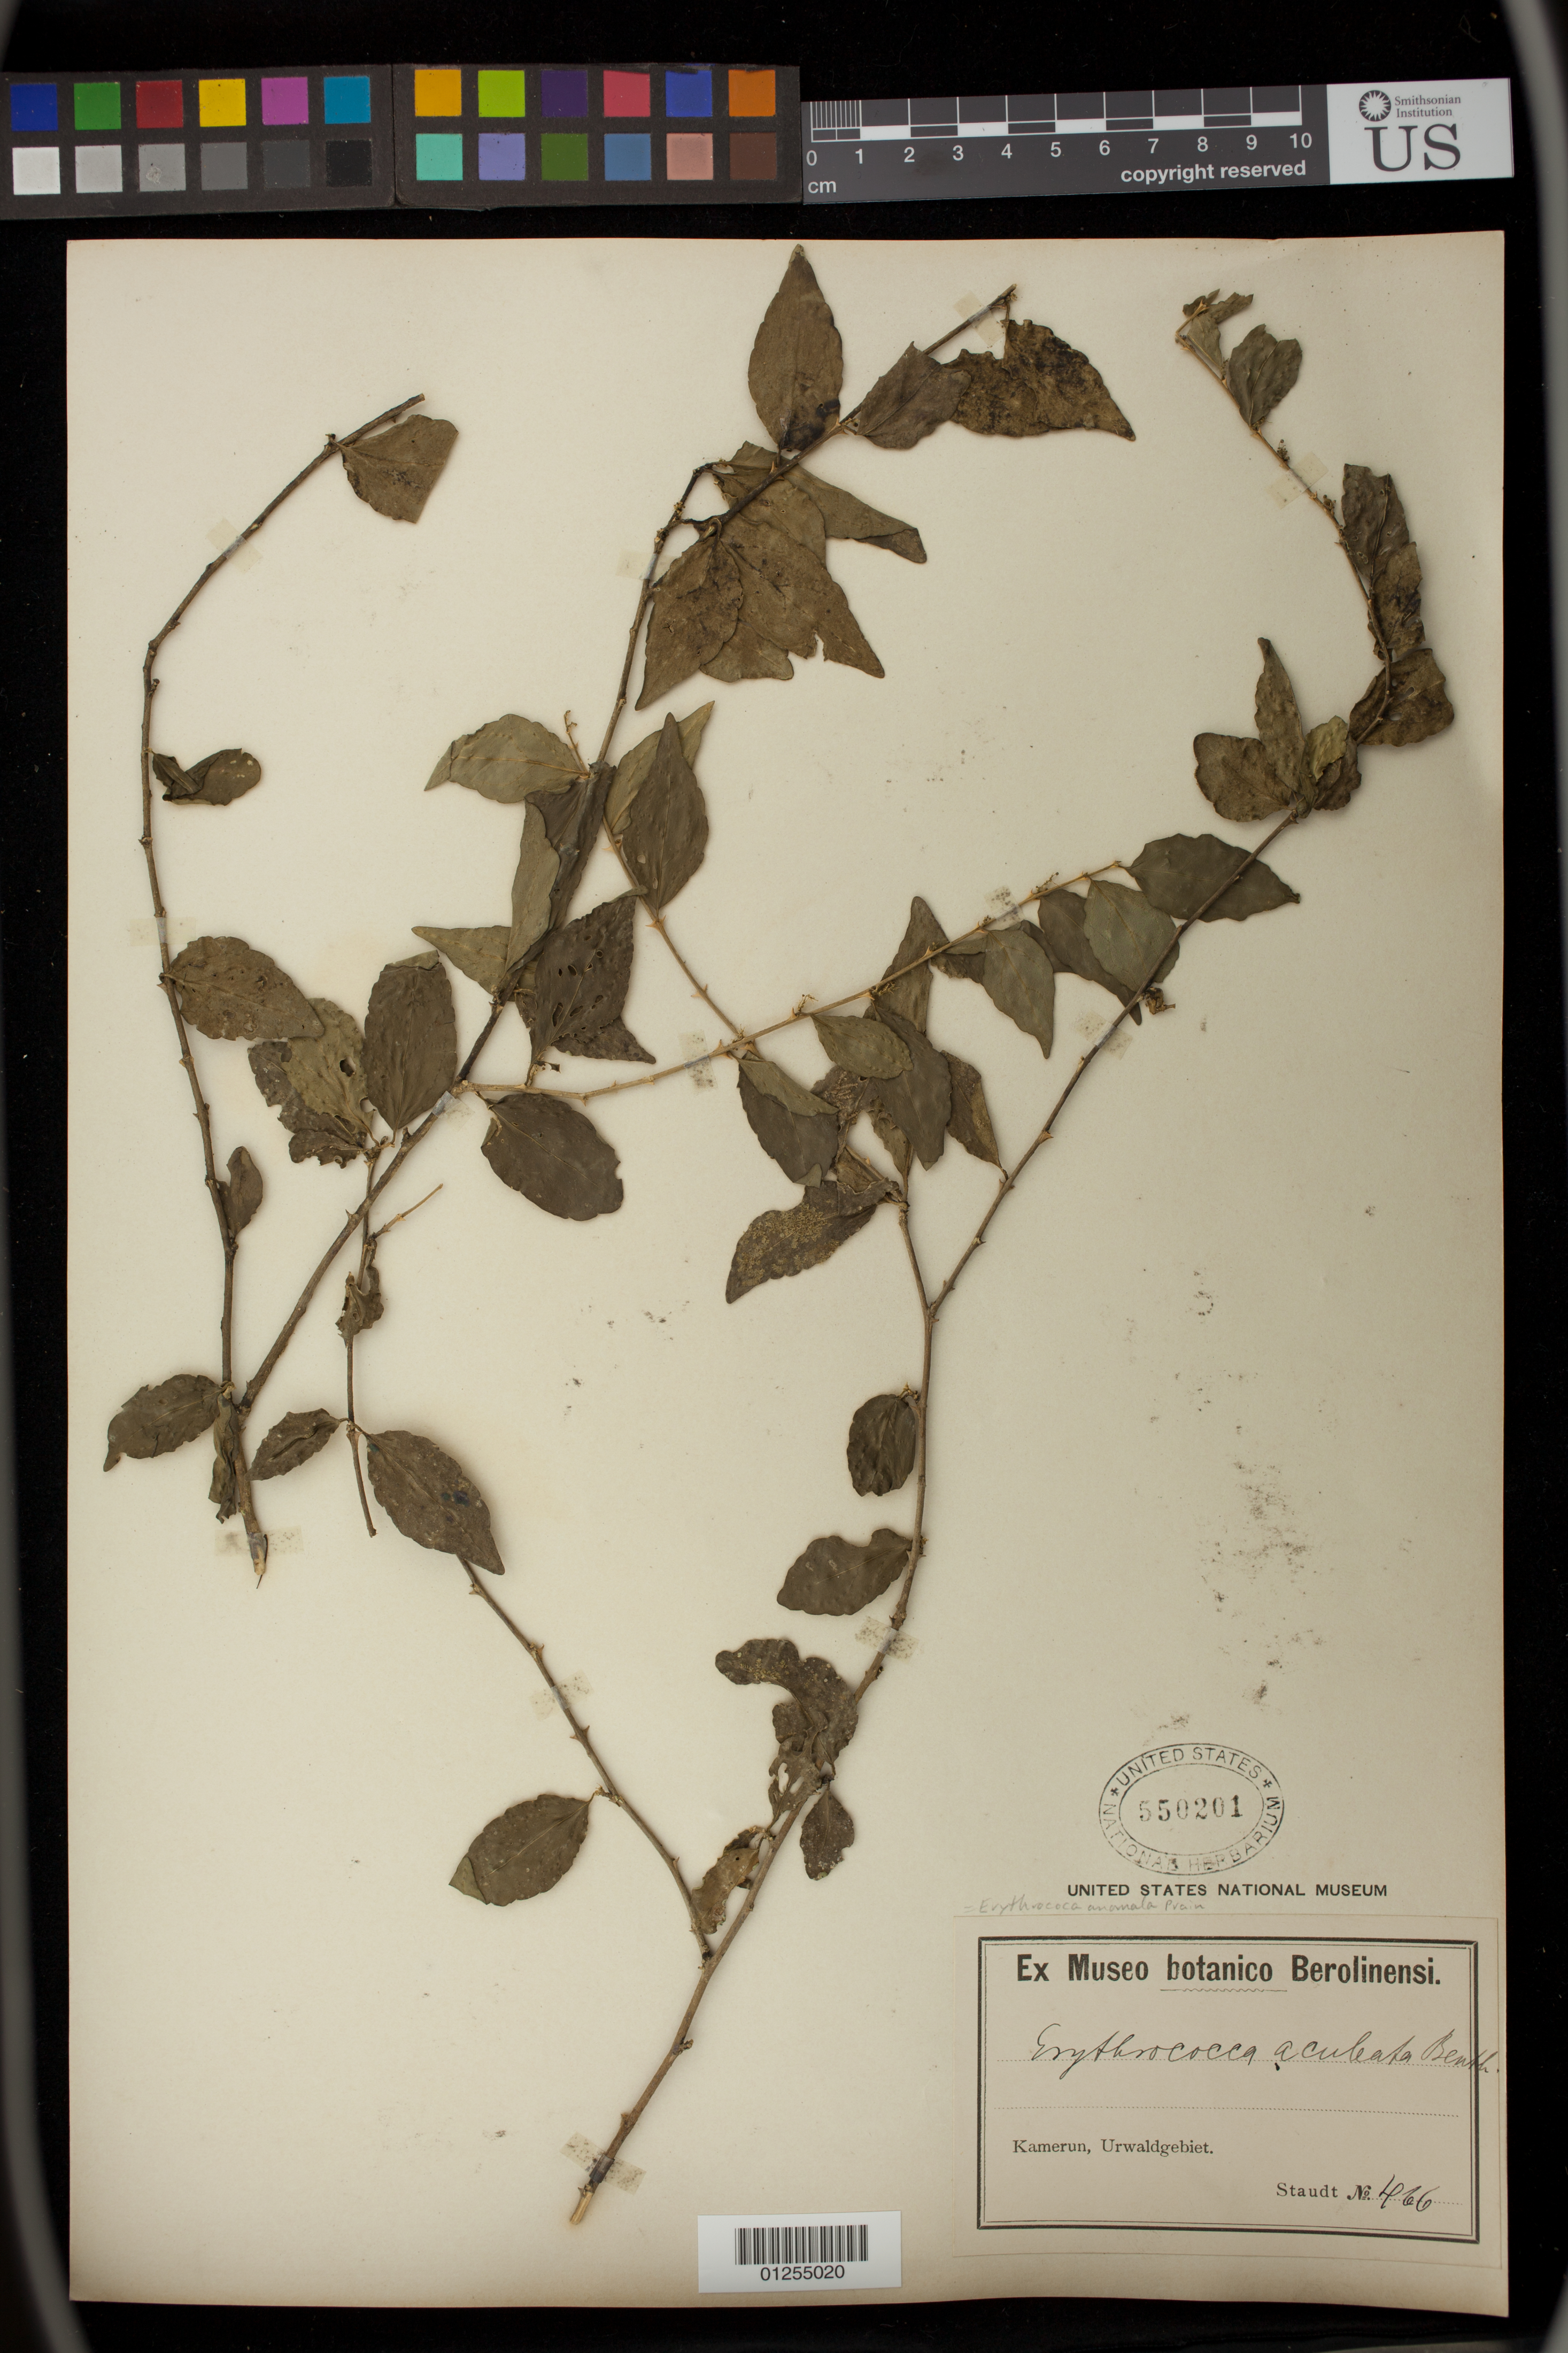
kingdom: Plantae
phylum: Tracheophyta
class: Magnoliopsida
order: Malpighiales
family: Euphorbiaceae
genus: Erythrococca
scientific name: Erythrococca anomala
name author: Prain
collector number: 466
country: Germany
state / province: Bayern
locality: Kamerun, Urwaldgebiet.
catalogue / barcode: US 550201